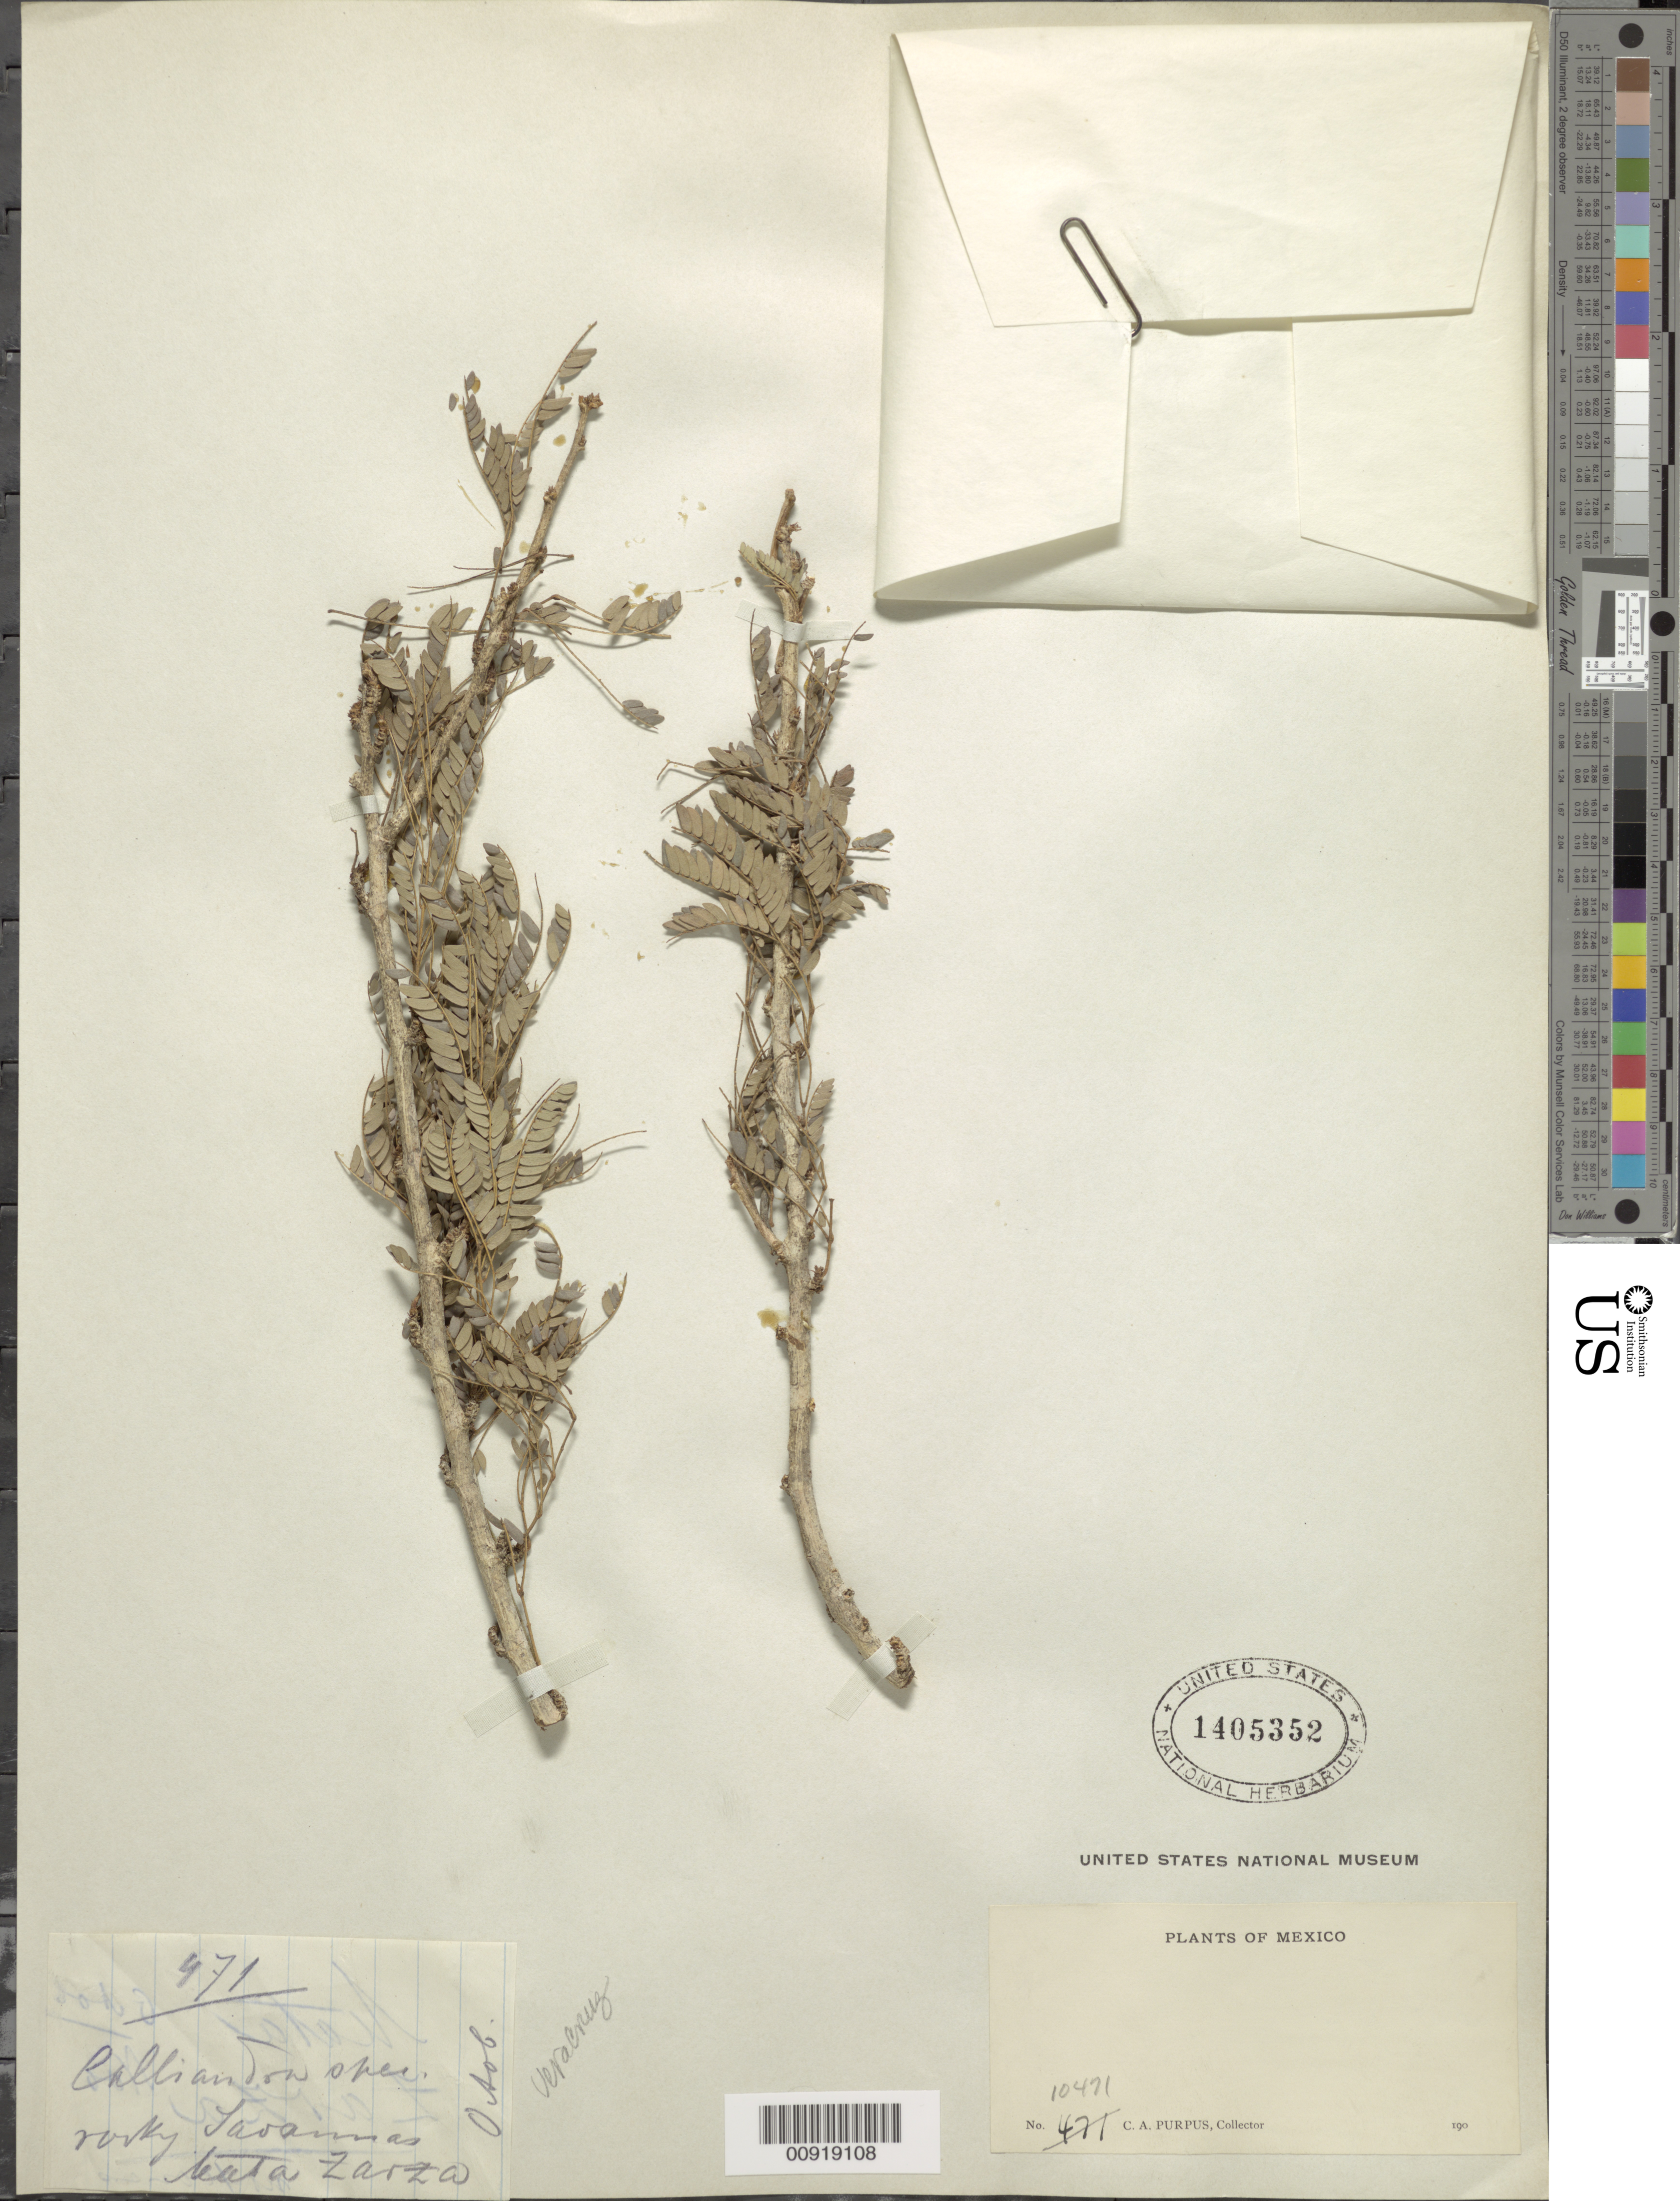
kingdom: Plantae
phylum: Tracheophyta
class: Magnoliopsida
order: Fabales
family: Fabaceae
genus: Calliandra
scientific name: Calliandra sp.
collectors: C. A. Purpus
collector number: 10471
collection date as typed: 190-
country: Mexico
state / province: Veracruz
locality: Mata Zarza.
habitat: Rocky savanna.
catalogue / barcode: US 1405352